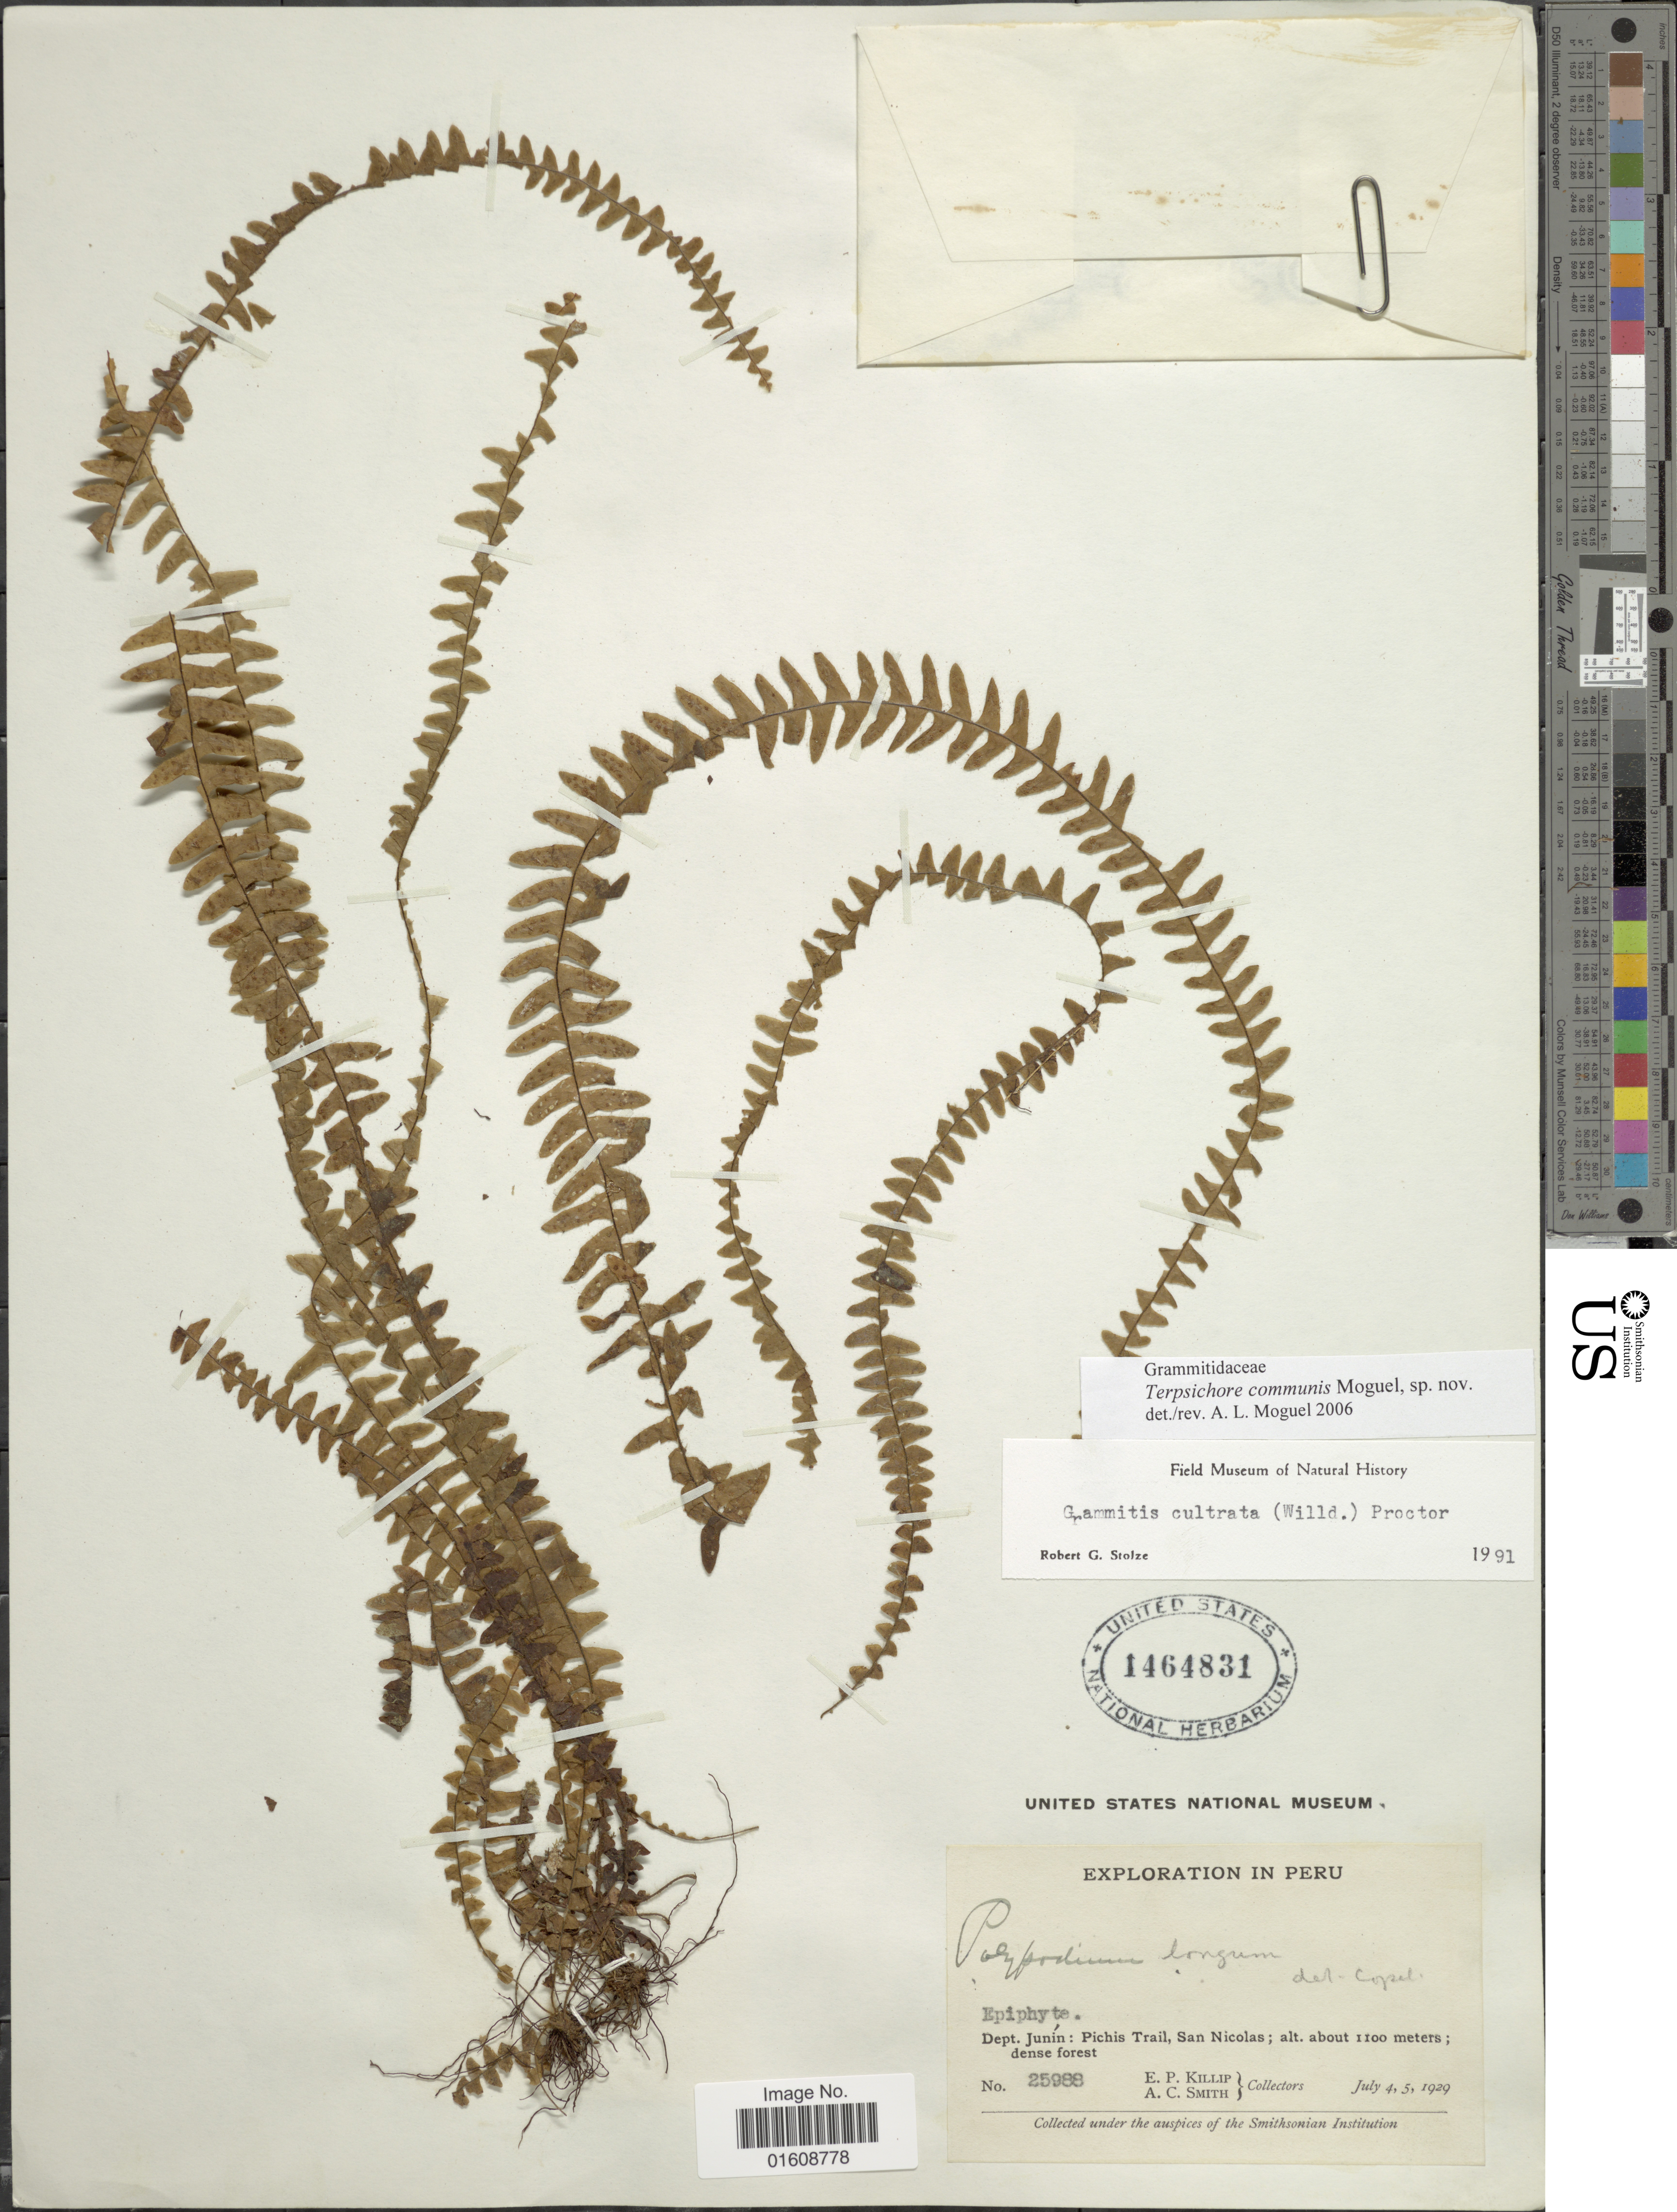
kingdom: Plantae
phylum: Tracheophyta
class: Polypodiopsida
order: Polypodiales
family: Polypodiaceae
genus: Alansmia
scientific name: Alansmia cultrata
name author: (Bory ex Willd.) Moguel & M. Kessler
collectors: E. P. Killip & A. C. Smith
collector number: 25988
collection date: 1929-07-04/1929-07-05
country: Peru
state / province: Junín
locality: Pichis Trail, San Nicolas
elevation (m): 1100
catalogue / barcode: US 1464831